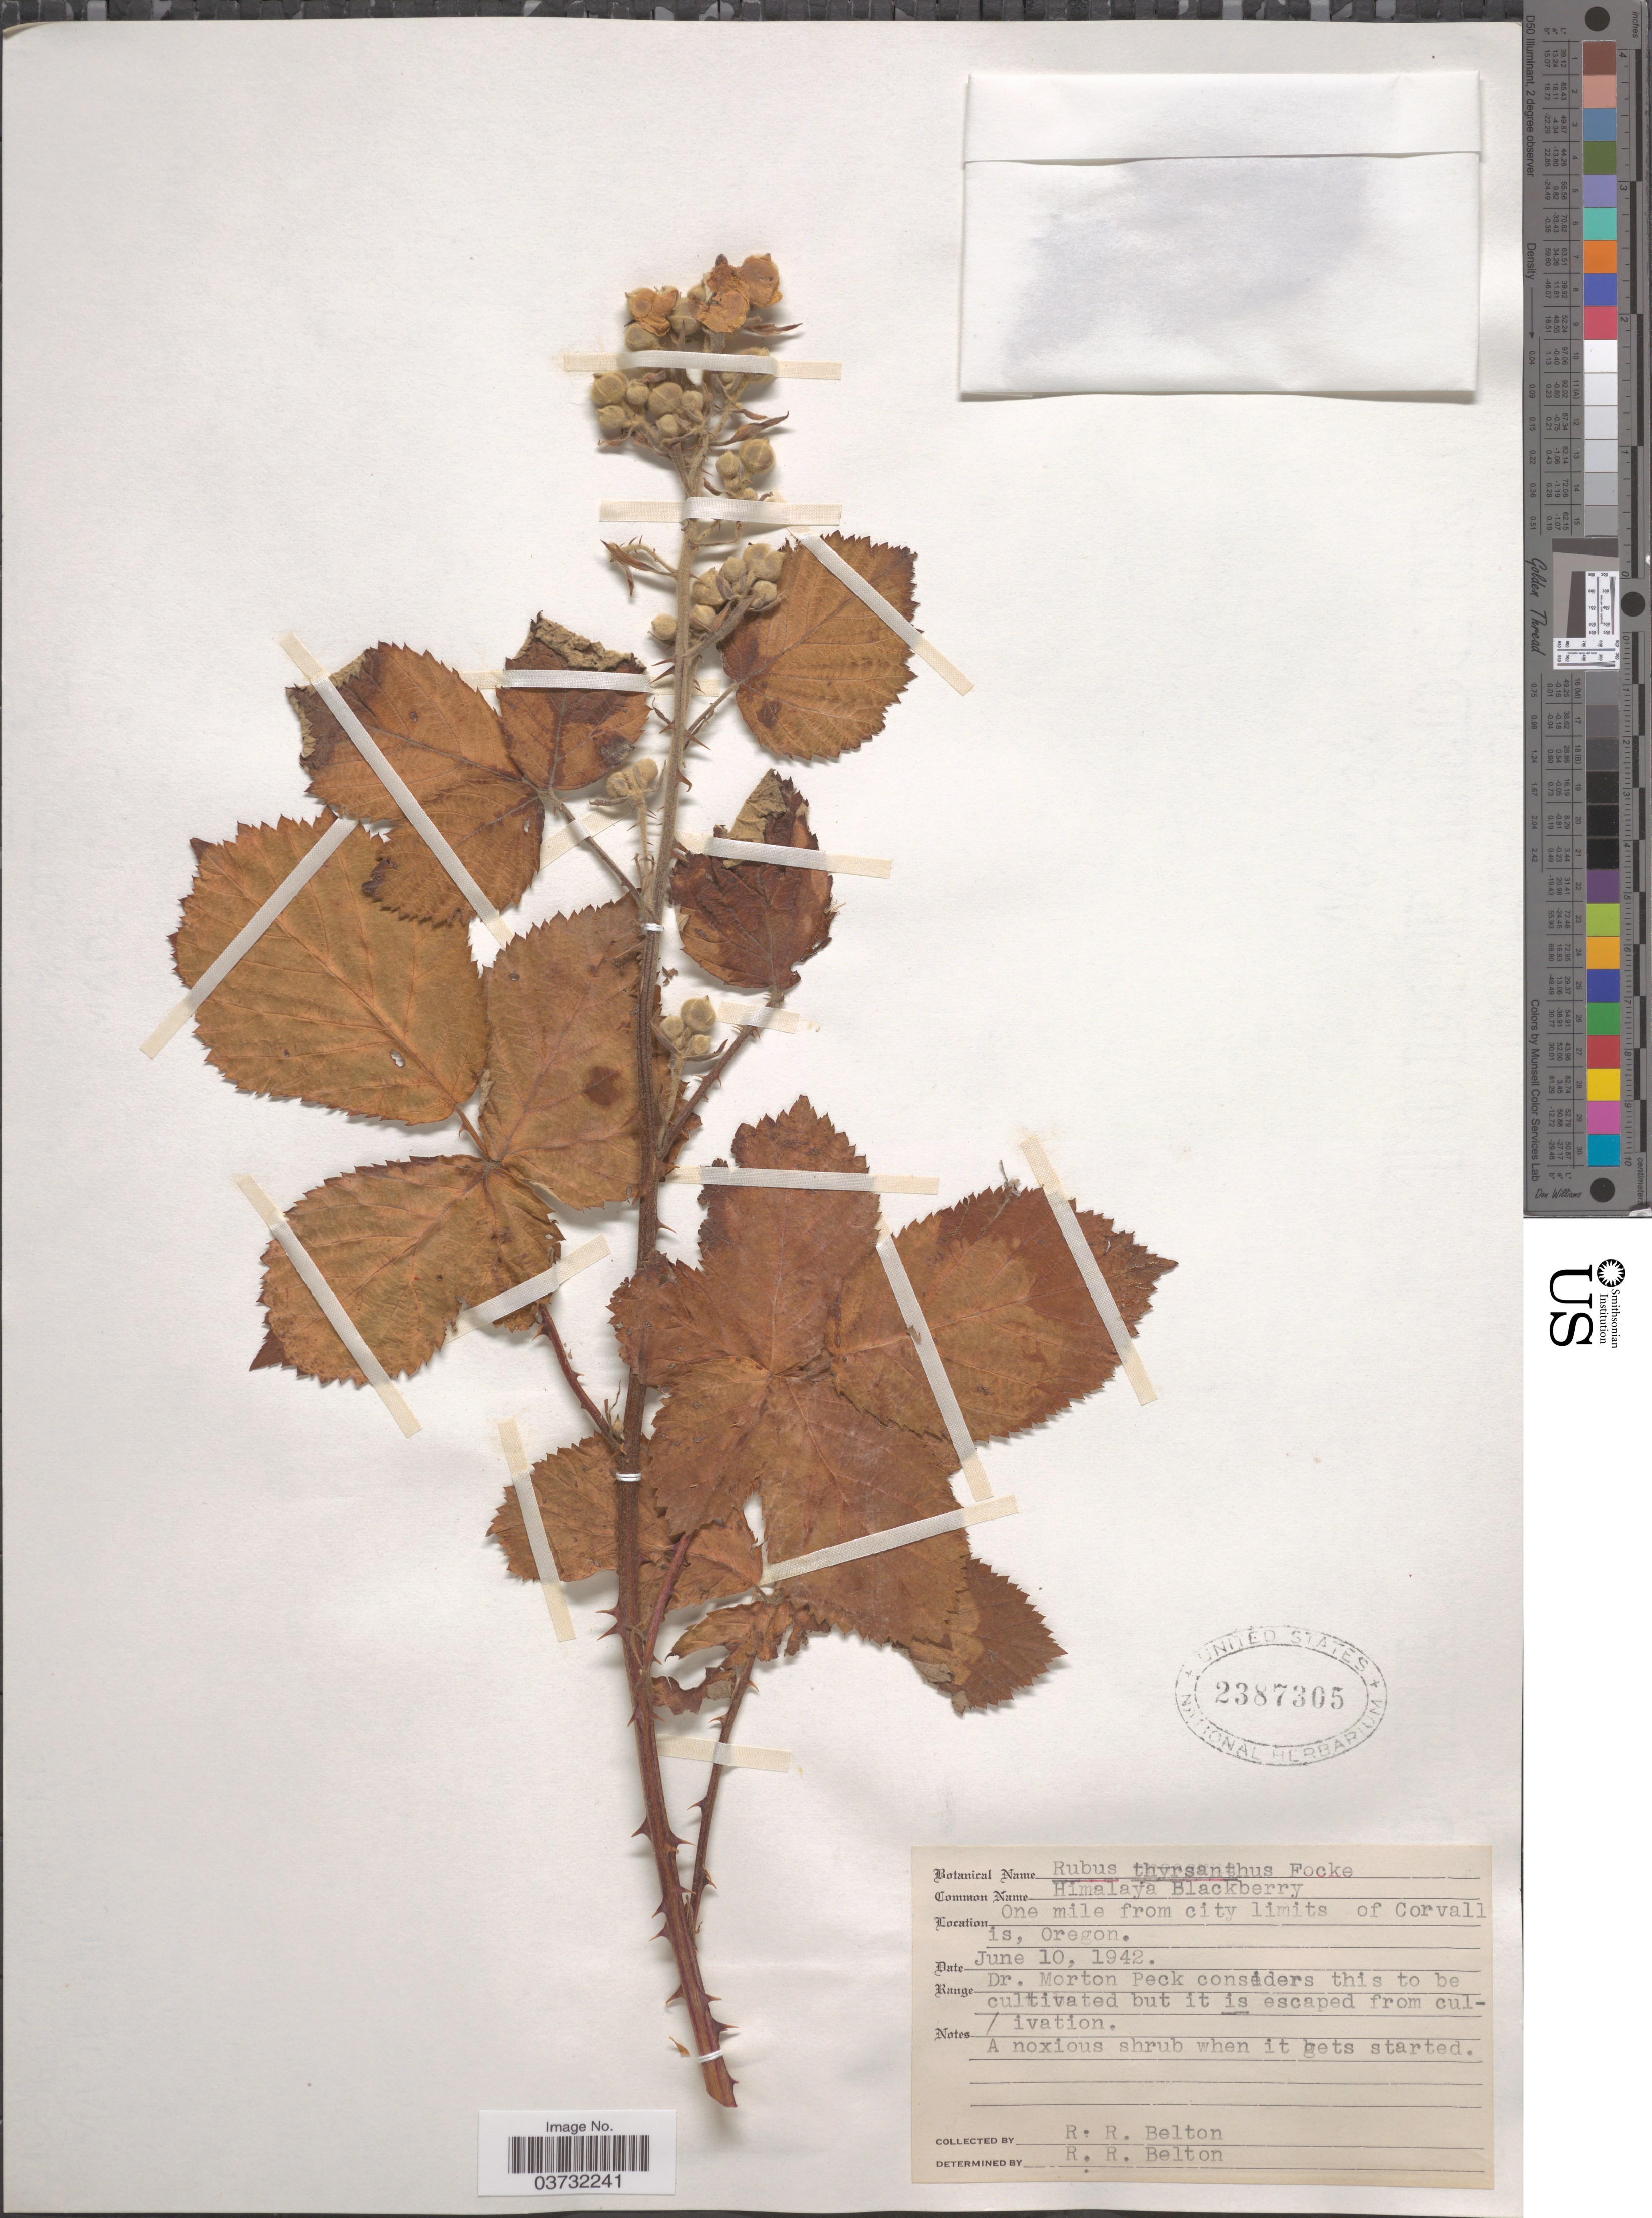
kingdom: Plantae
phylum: Tracheophyta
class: Magnoliopsida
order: Rosales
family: Rosaceae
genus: Rubus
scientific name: Rubus thyrsanthus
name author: Focke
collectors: R. Belton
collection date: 1942-06-10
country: United States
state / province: Oregon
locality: One mile from city limits of Corvall is.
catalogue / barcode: US 2387305